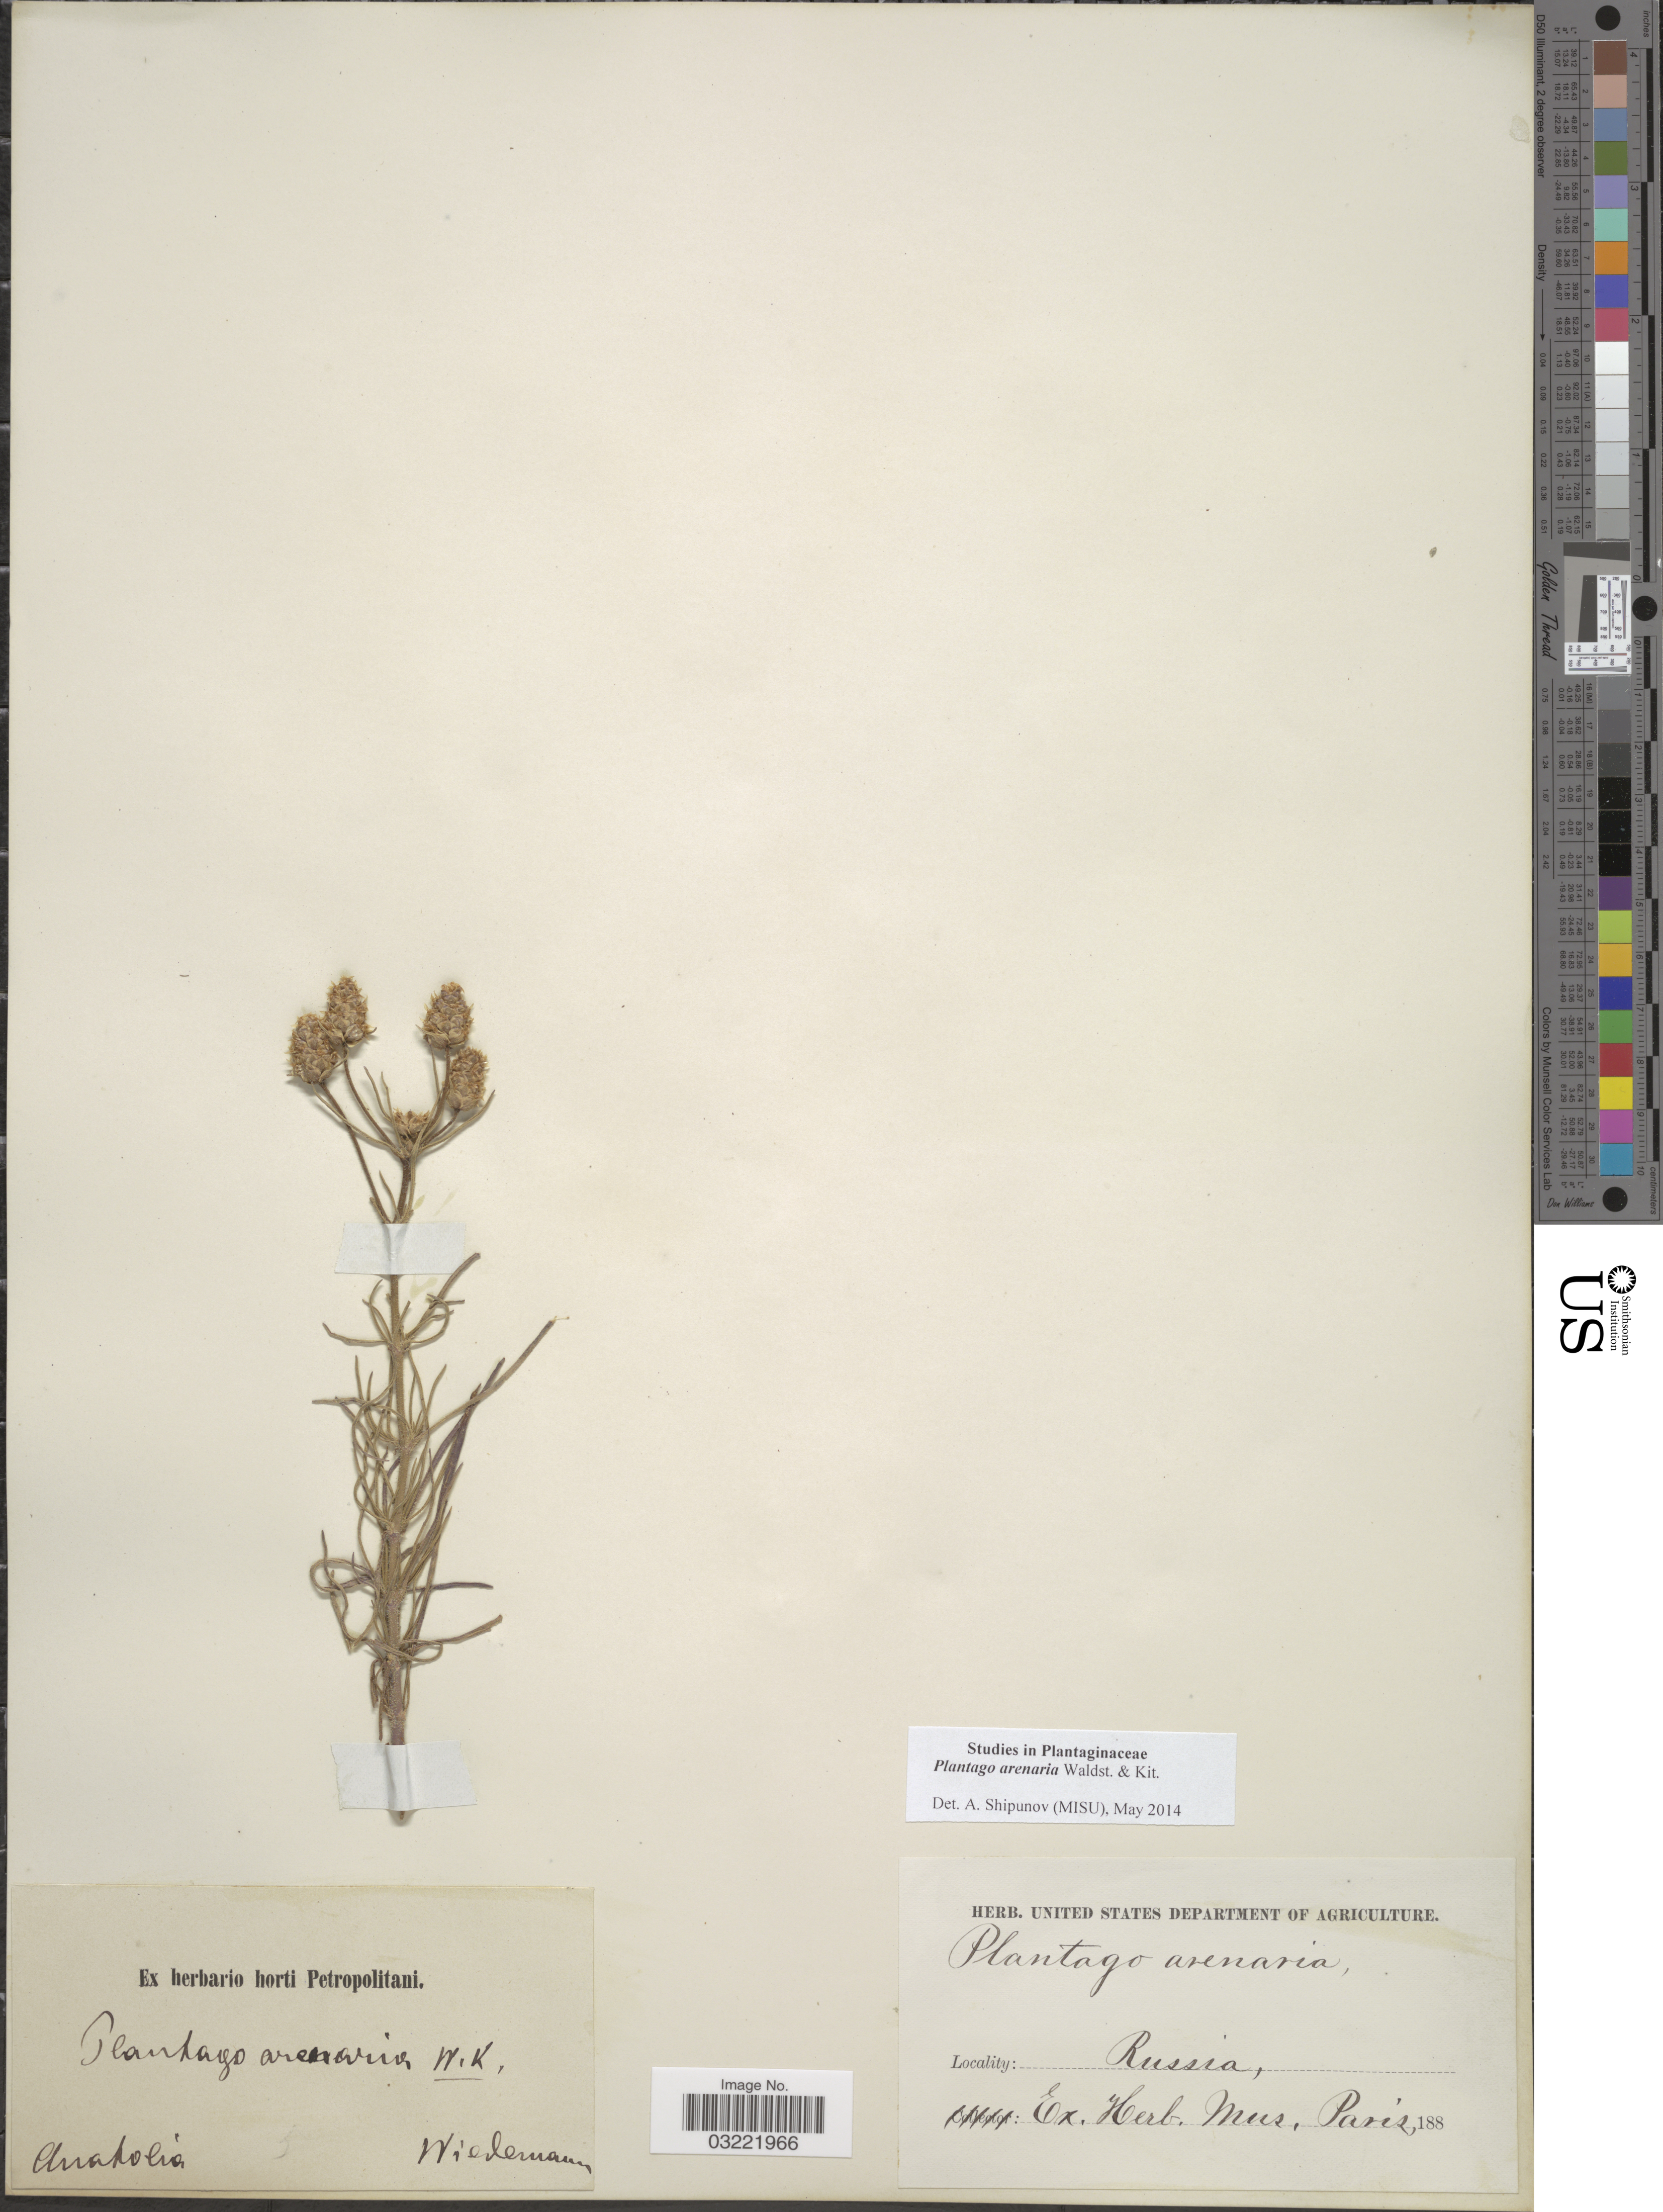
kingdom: Plantae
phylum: Tracheophyta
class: Magnoliopsida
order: Lamiales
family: Plantaginaceae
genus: Plantago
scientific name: Plantago arenaria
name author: Waldst. & Kit.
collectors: -. Wiedermann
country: Turkey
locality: Anatolia. Russia.